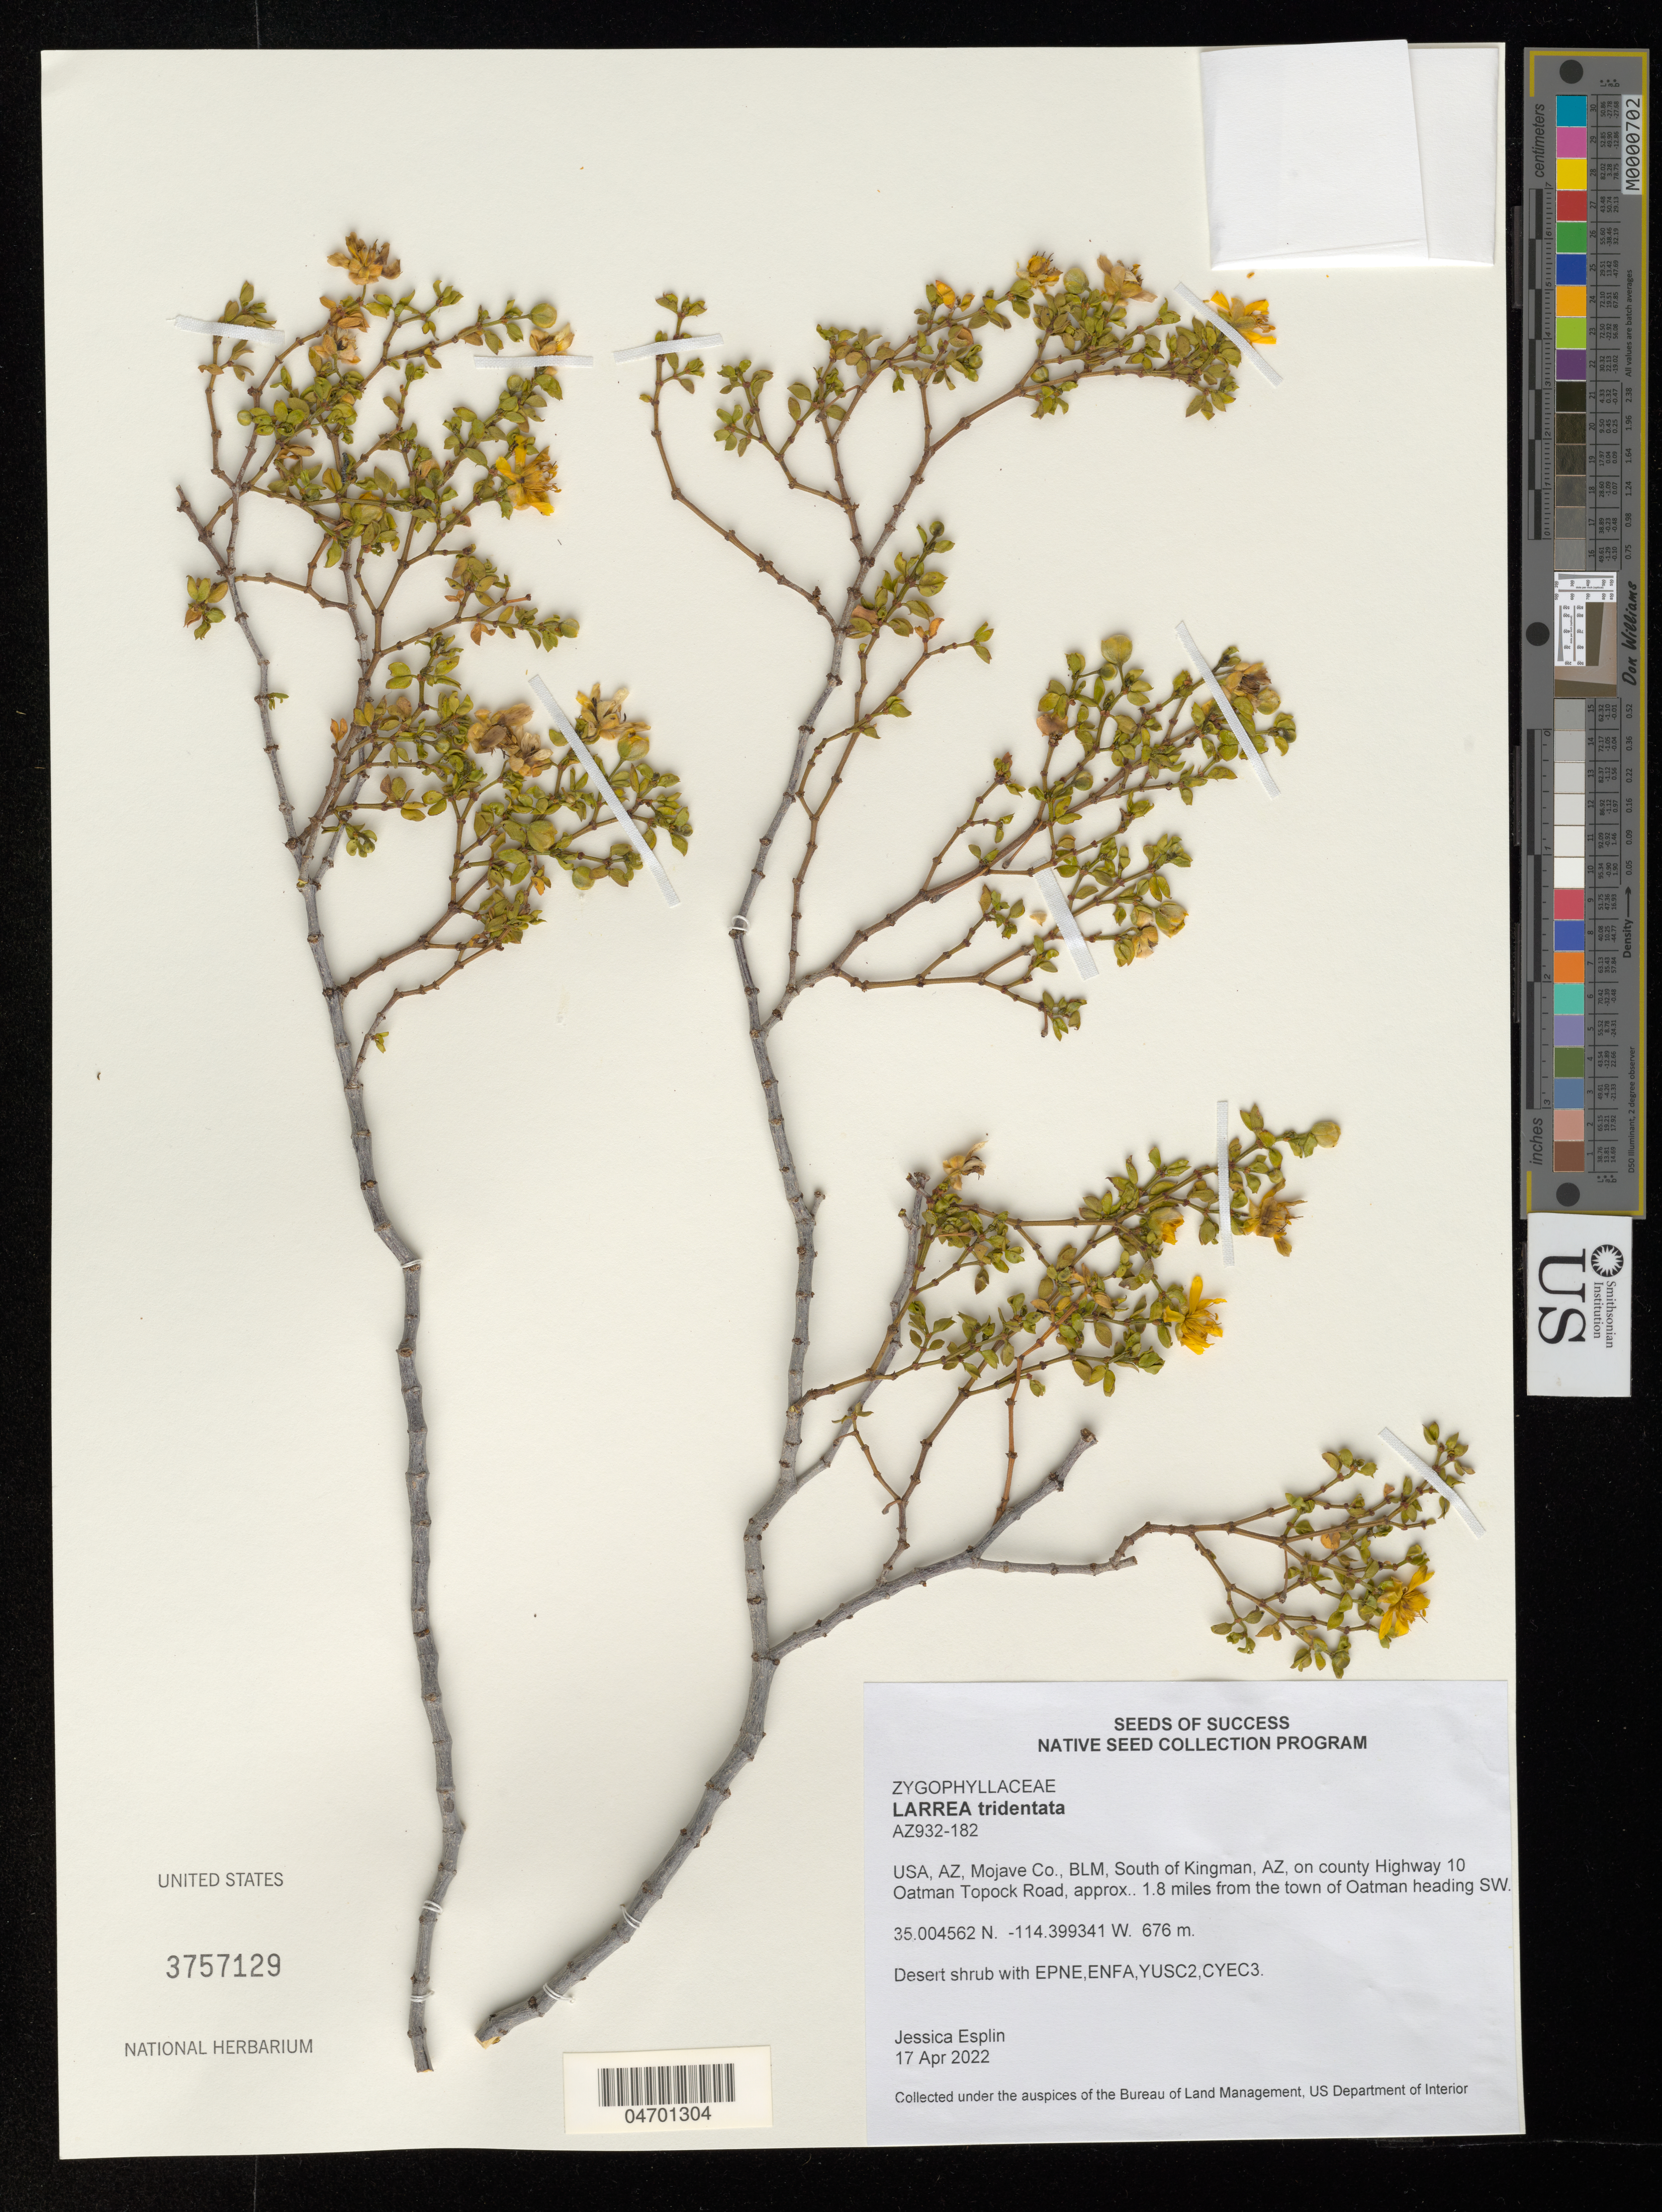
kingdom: Plantae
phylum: Tracheophyta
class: Magnoliopsida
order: Zygophyllales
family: Zygophyllaceae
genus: Larrea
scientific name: Larrea tridentata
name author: (Sessé & Moc. ex DC.) Coville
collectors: A. Ron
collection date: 2022-04-17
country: United States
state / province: Arizona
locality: AZ, Mojave Co., BLM, South of Kingman, on county Highway 10 Oatman Topock Road, approx. 1.8 miles from the town of Oarman heading SW.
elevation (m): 676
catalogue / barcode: US 3757129